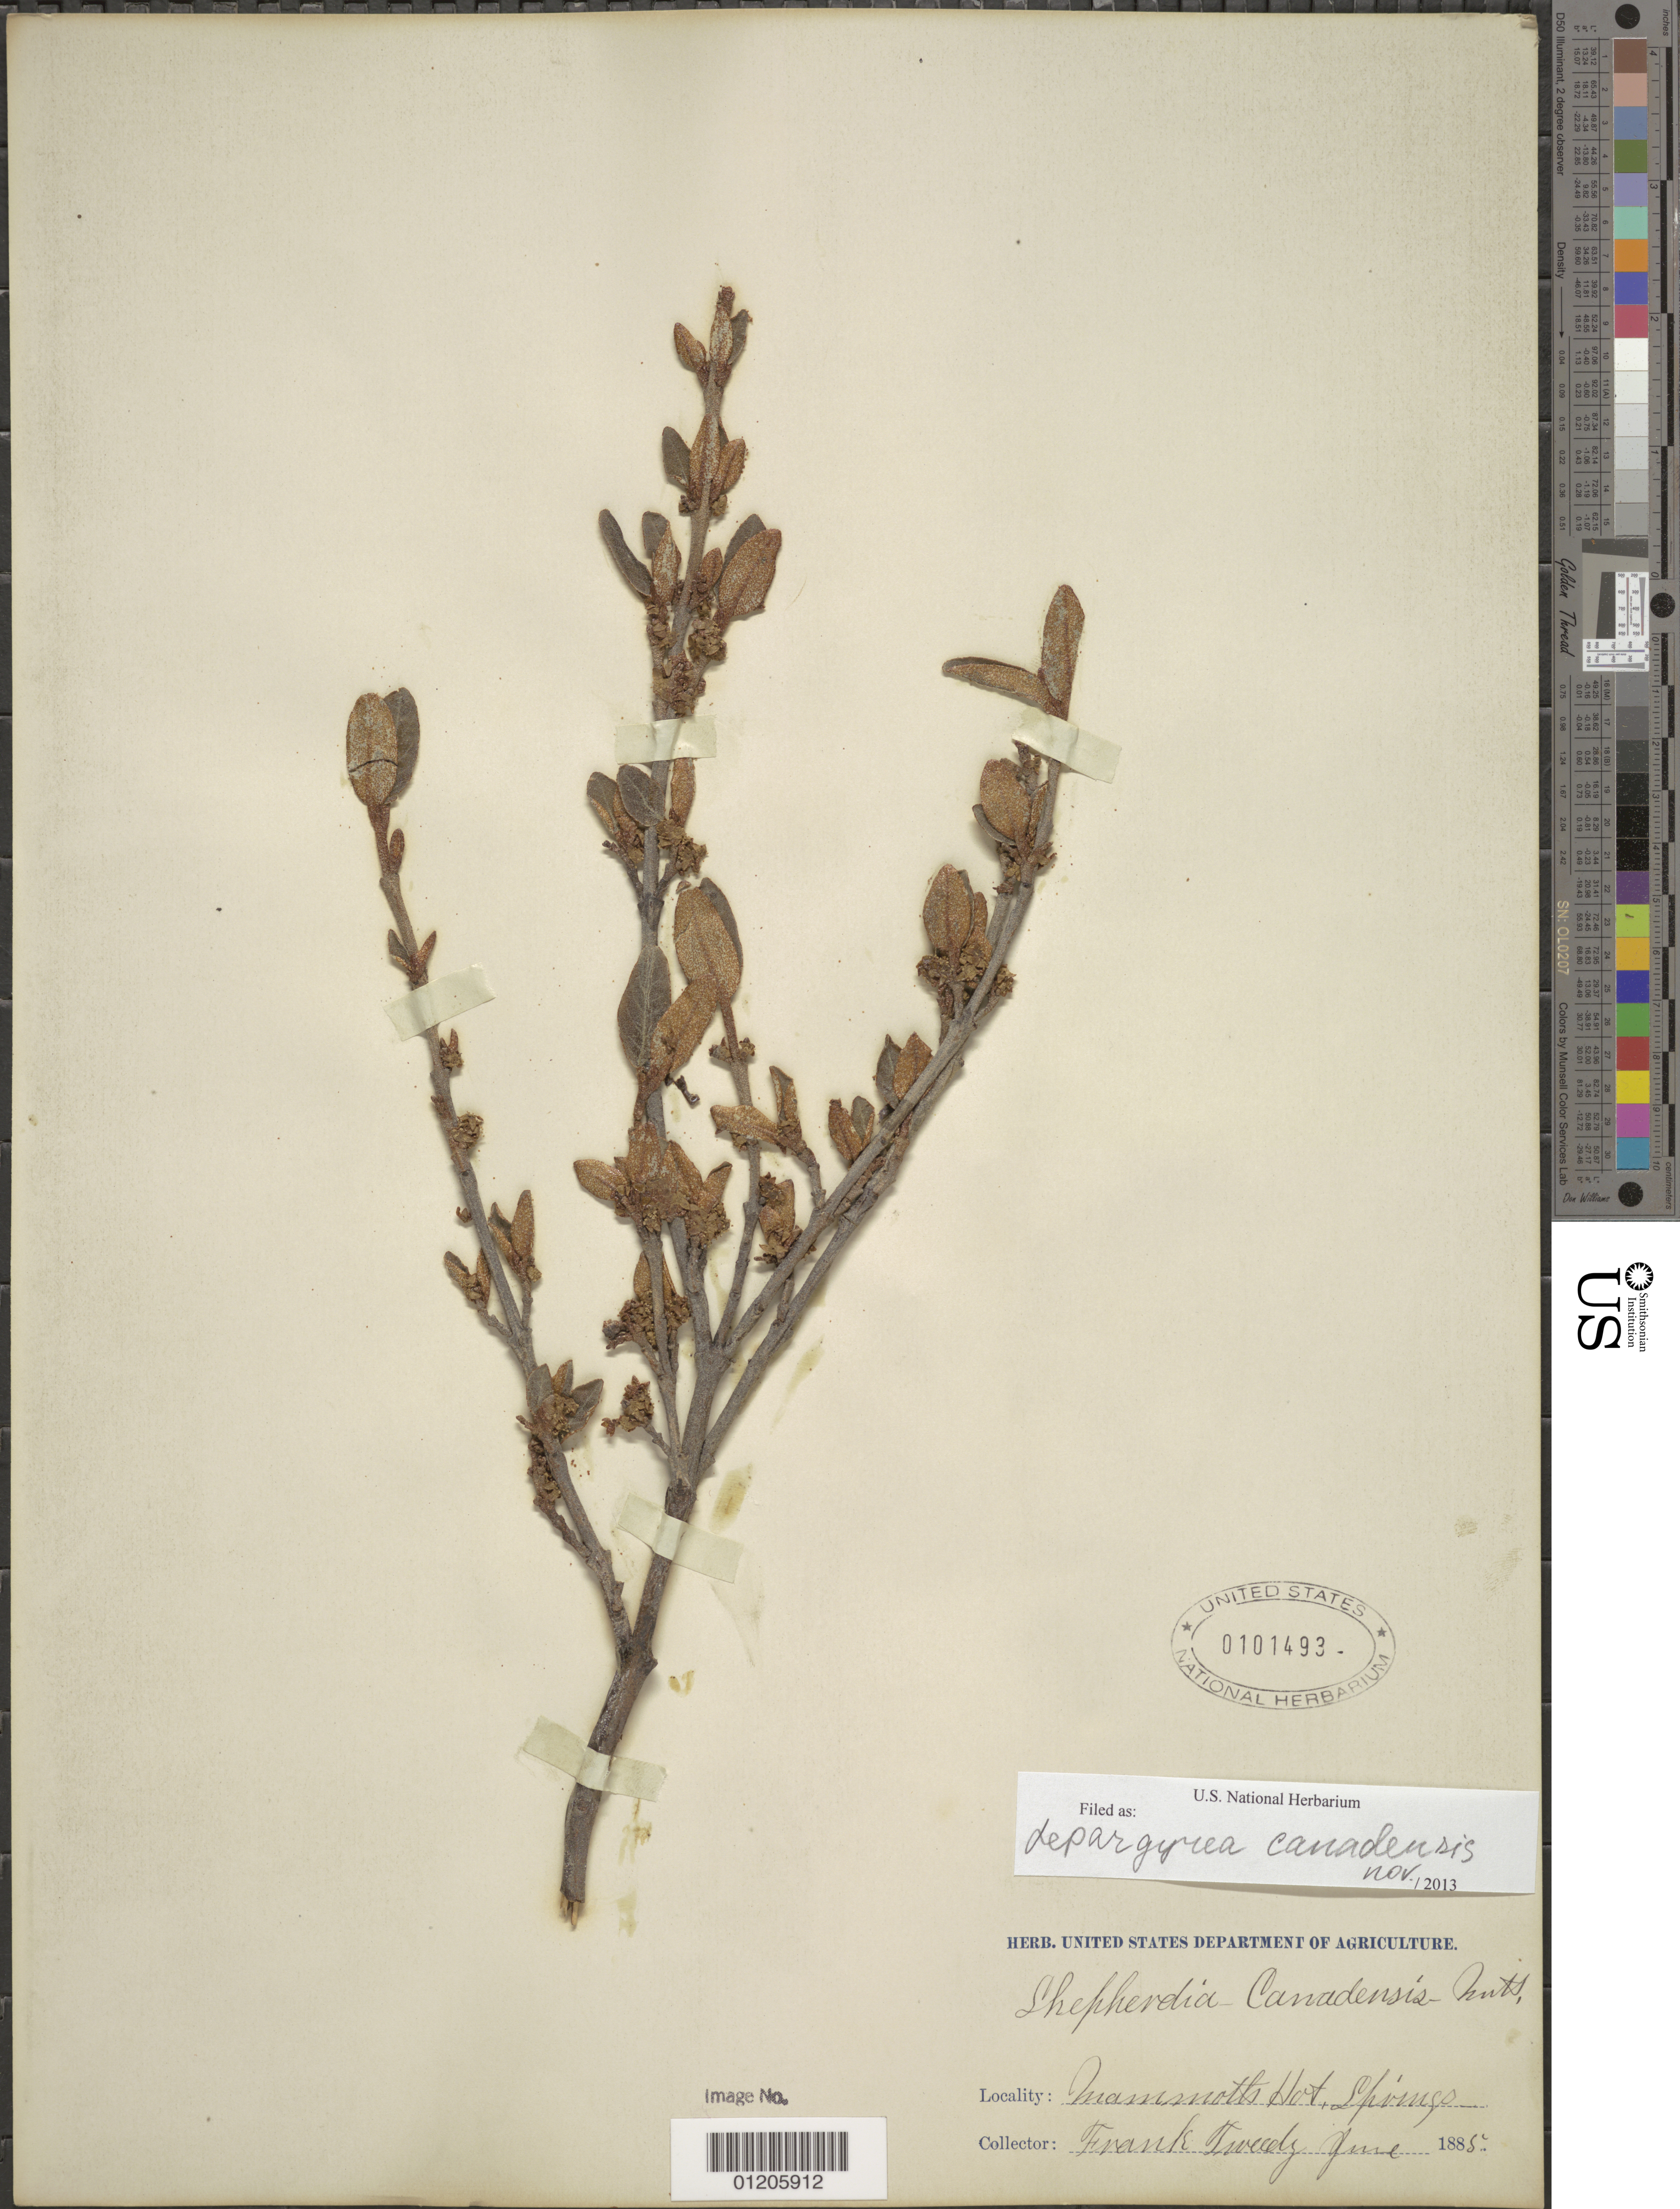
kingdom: Plantae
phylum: Tracheophyta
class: Magnoliopsida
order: Rosales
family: Elaeagnaceae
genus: Shepherdia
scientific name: Shepherdia canadensis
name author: (L.) Nutt.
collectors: F. Tweedy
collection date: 1885-06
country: United States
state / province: Wyoming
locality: Mammoth hot Springs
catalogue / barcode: US 101493